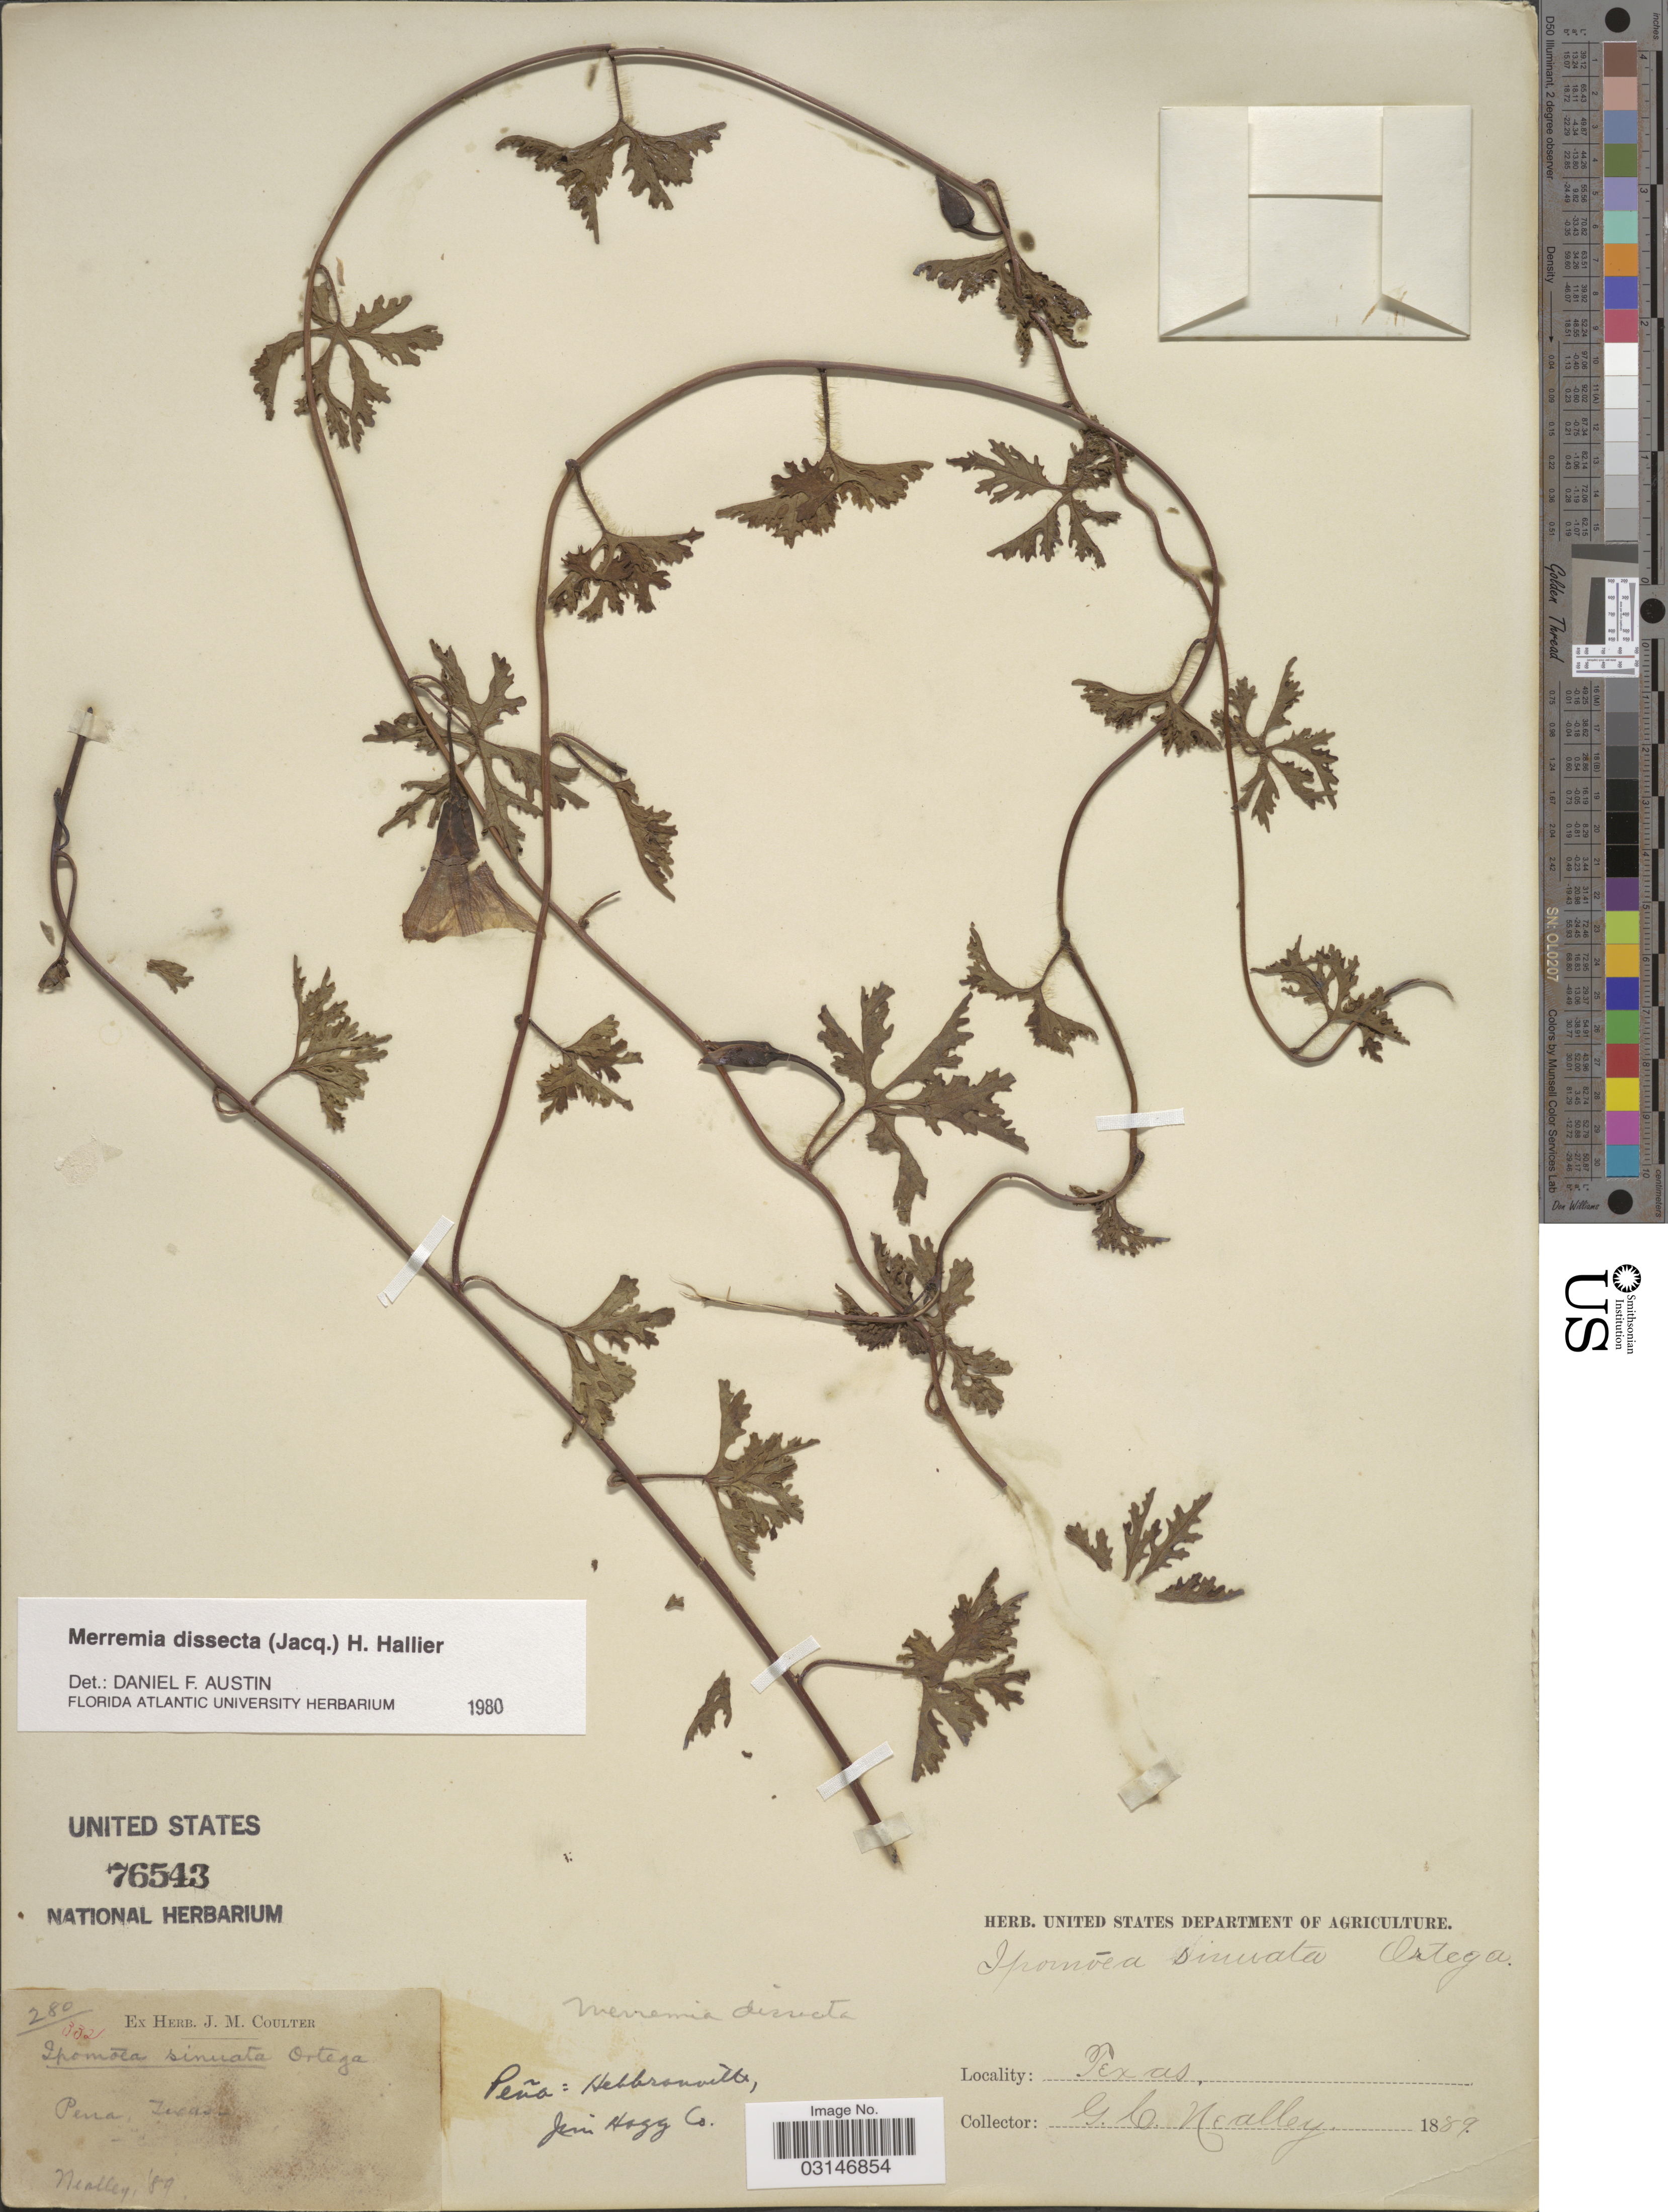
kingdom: Plantae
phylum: Tracheophyta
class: Magnoliopsida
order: Solanales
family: Convolvulaceae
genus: Distimake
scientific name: Distimake dissectus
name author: (Jacq.) A. R. Simões & Staples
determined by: Strong, Mark T., (BOT), Smithsonian Institution - National Museum of Natural History (UNITED STATES)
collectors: G. C. Nealley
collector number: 280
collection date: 1889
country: United States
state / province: Texas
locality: Pena.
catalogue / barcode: US 76543